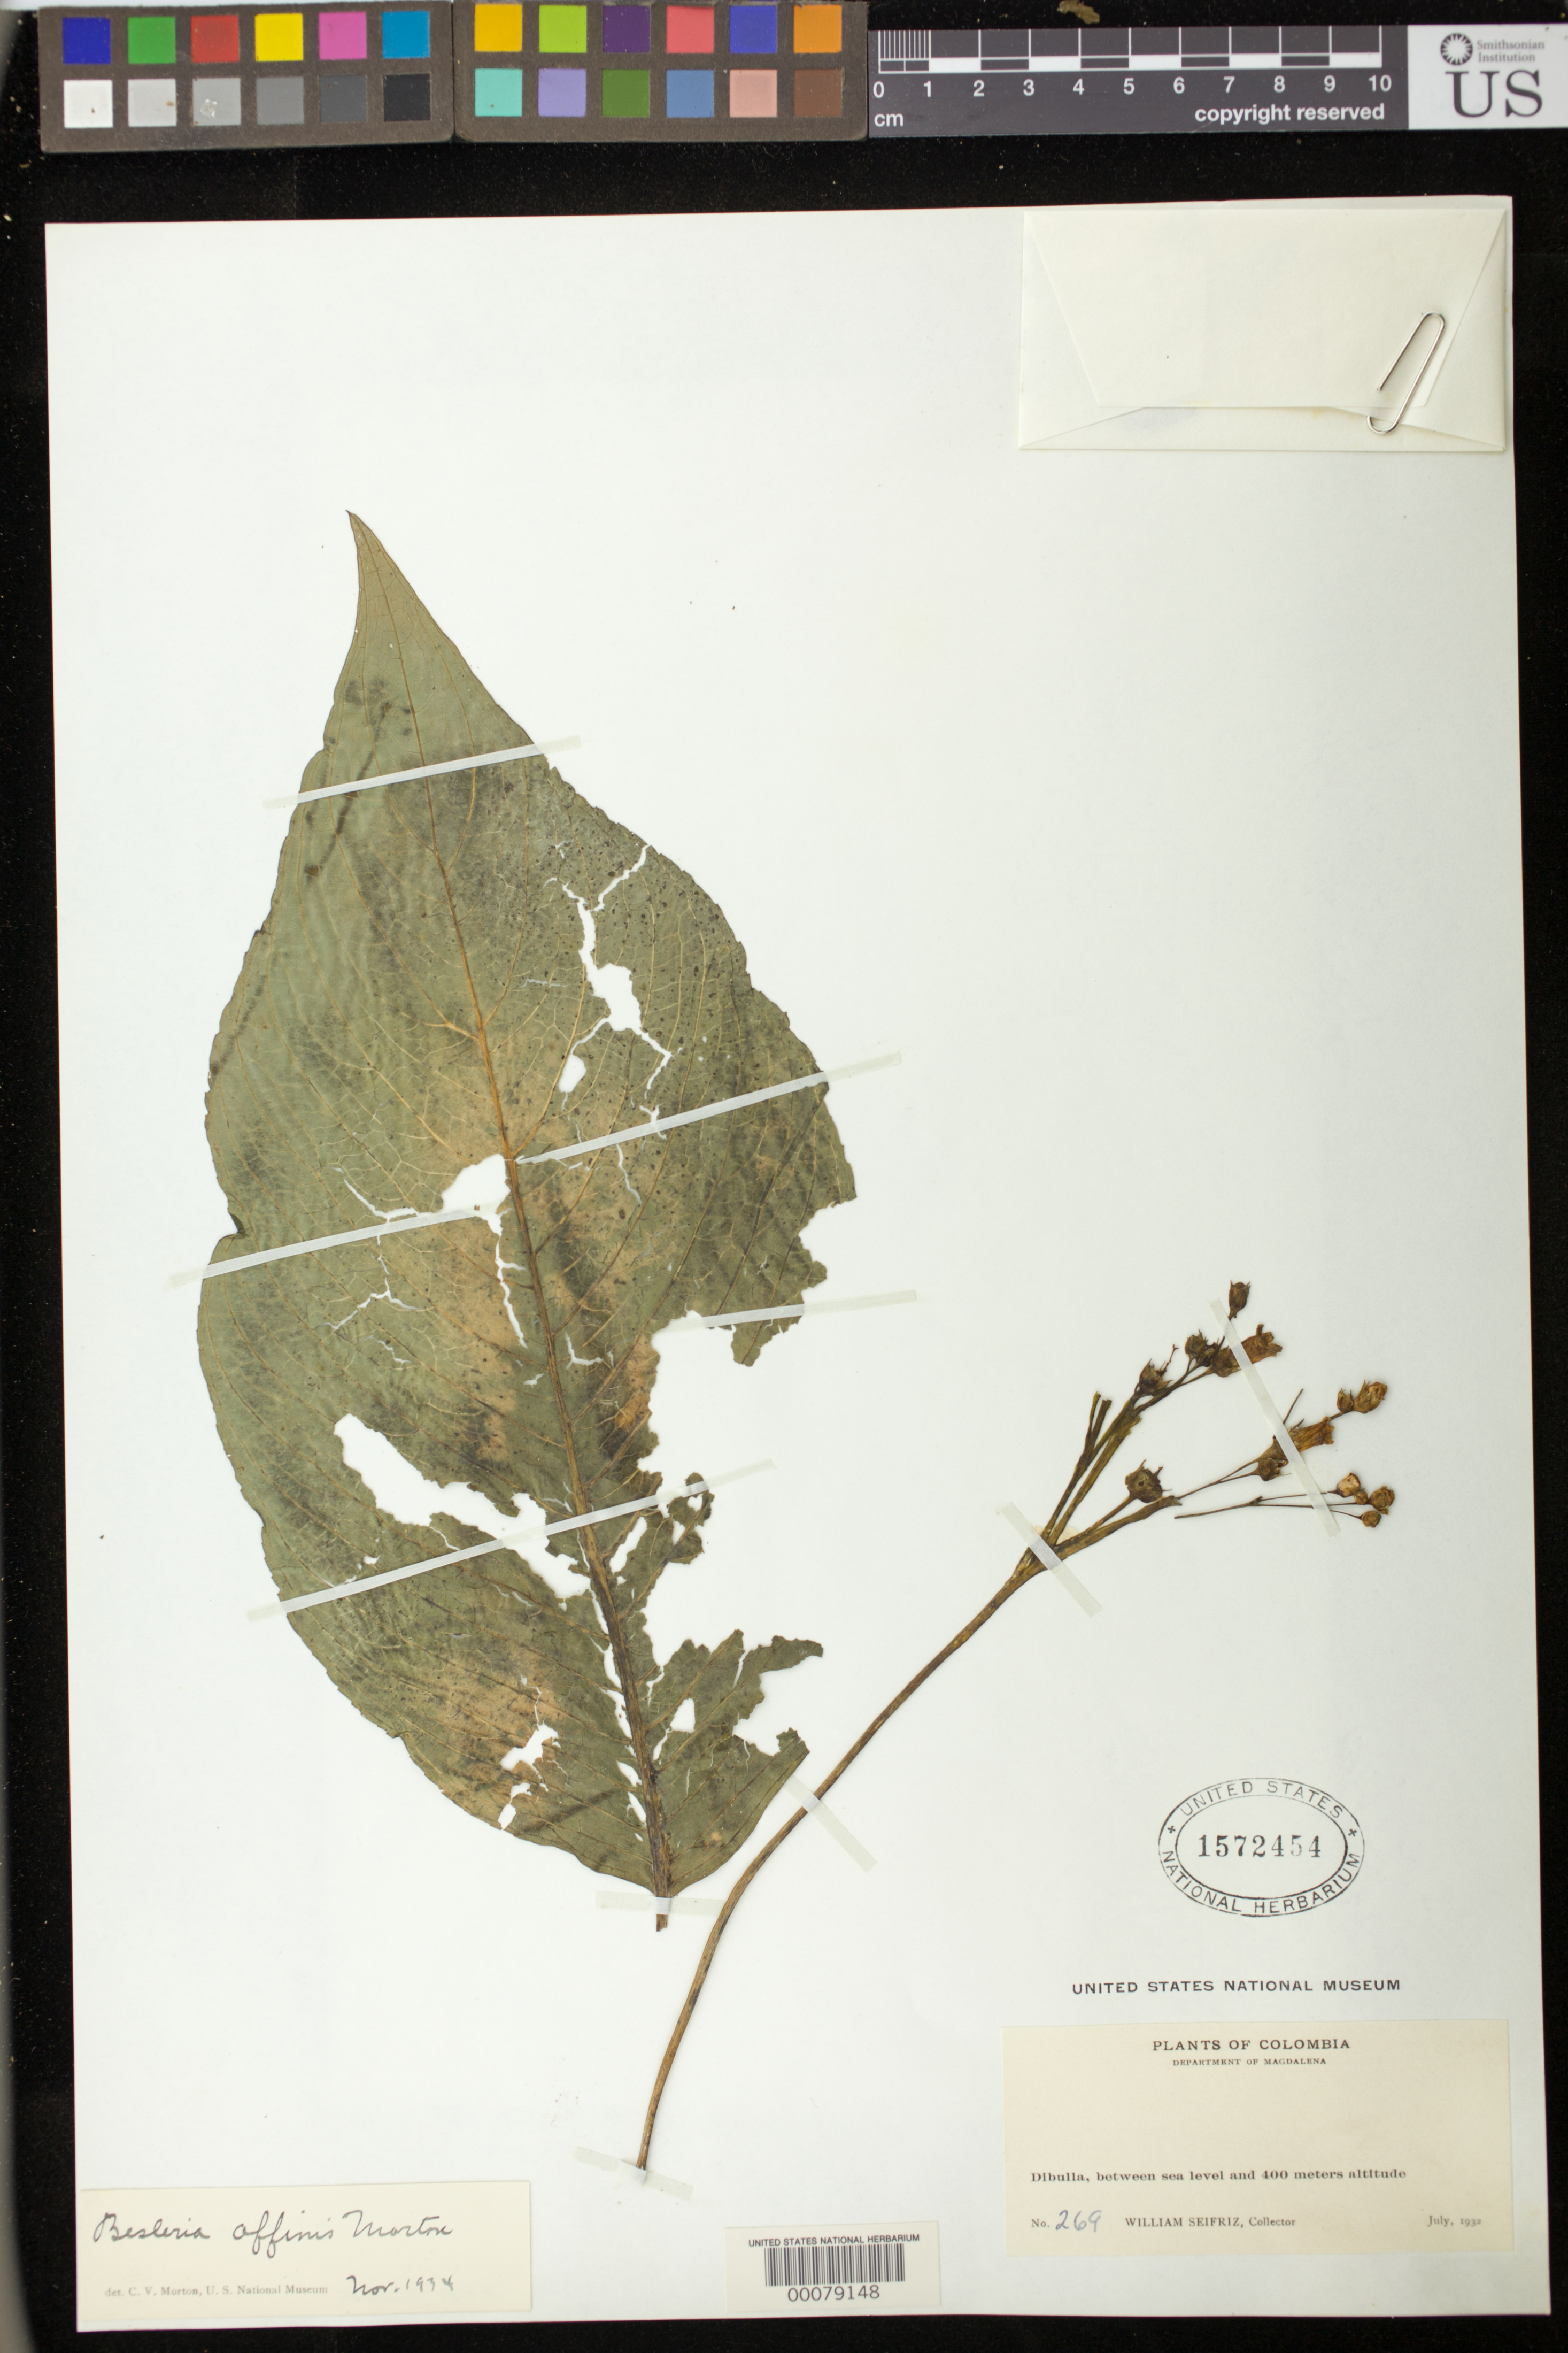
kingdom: Plantae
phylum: Tracheophyta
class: Magnoliopsida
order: Lamiales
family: Gesneriaceae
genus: Besleria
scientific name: Besleria affinis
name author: C.V. Morton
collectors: W. Seifriz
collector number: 269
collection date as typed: Jul 1932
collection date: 1932-07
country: Colombia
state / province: Magdalena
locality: Dibulla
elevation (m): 0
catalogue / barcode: US 1572454